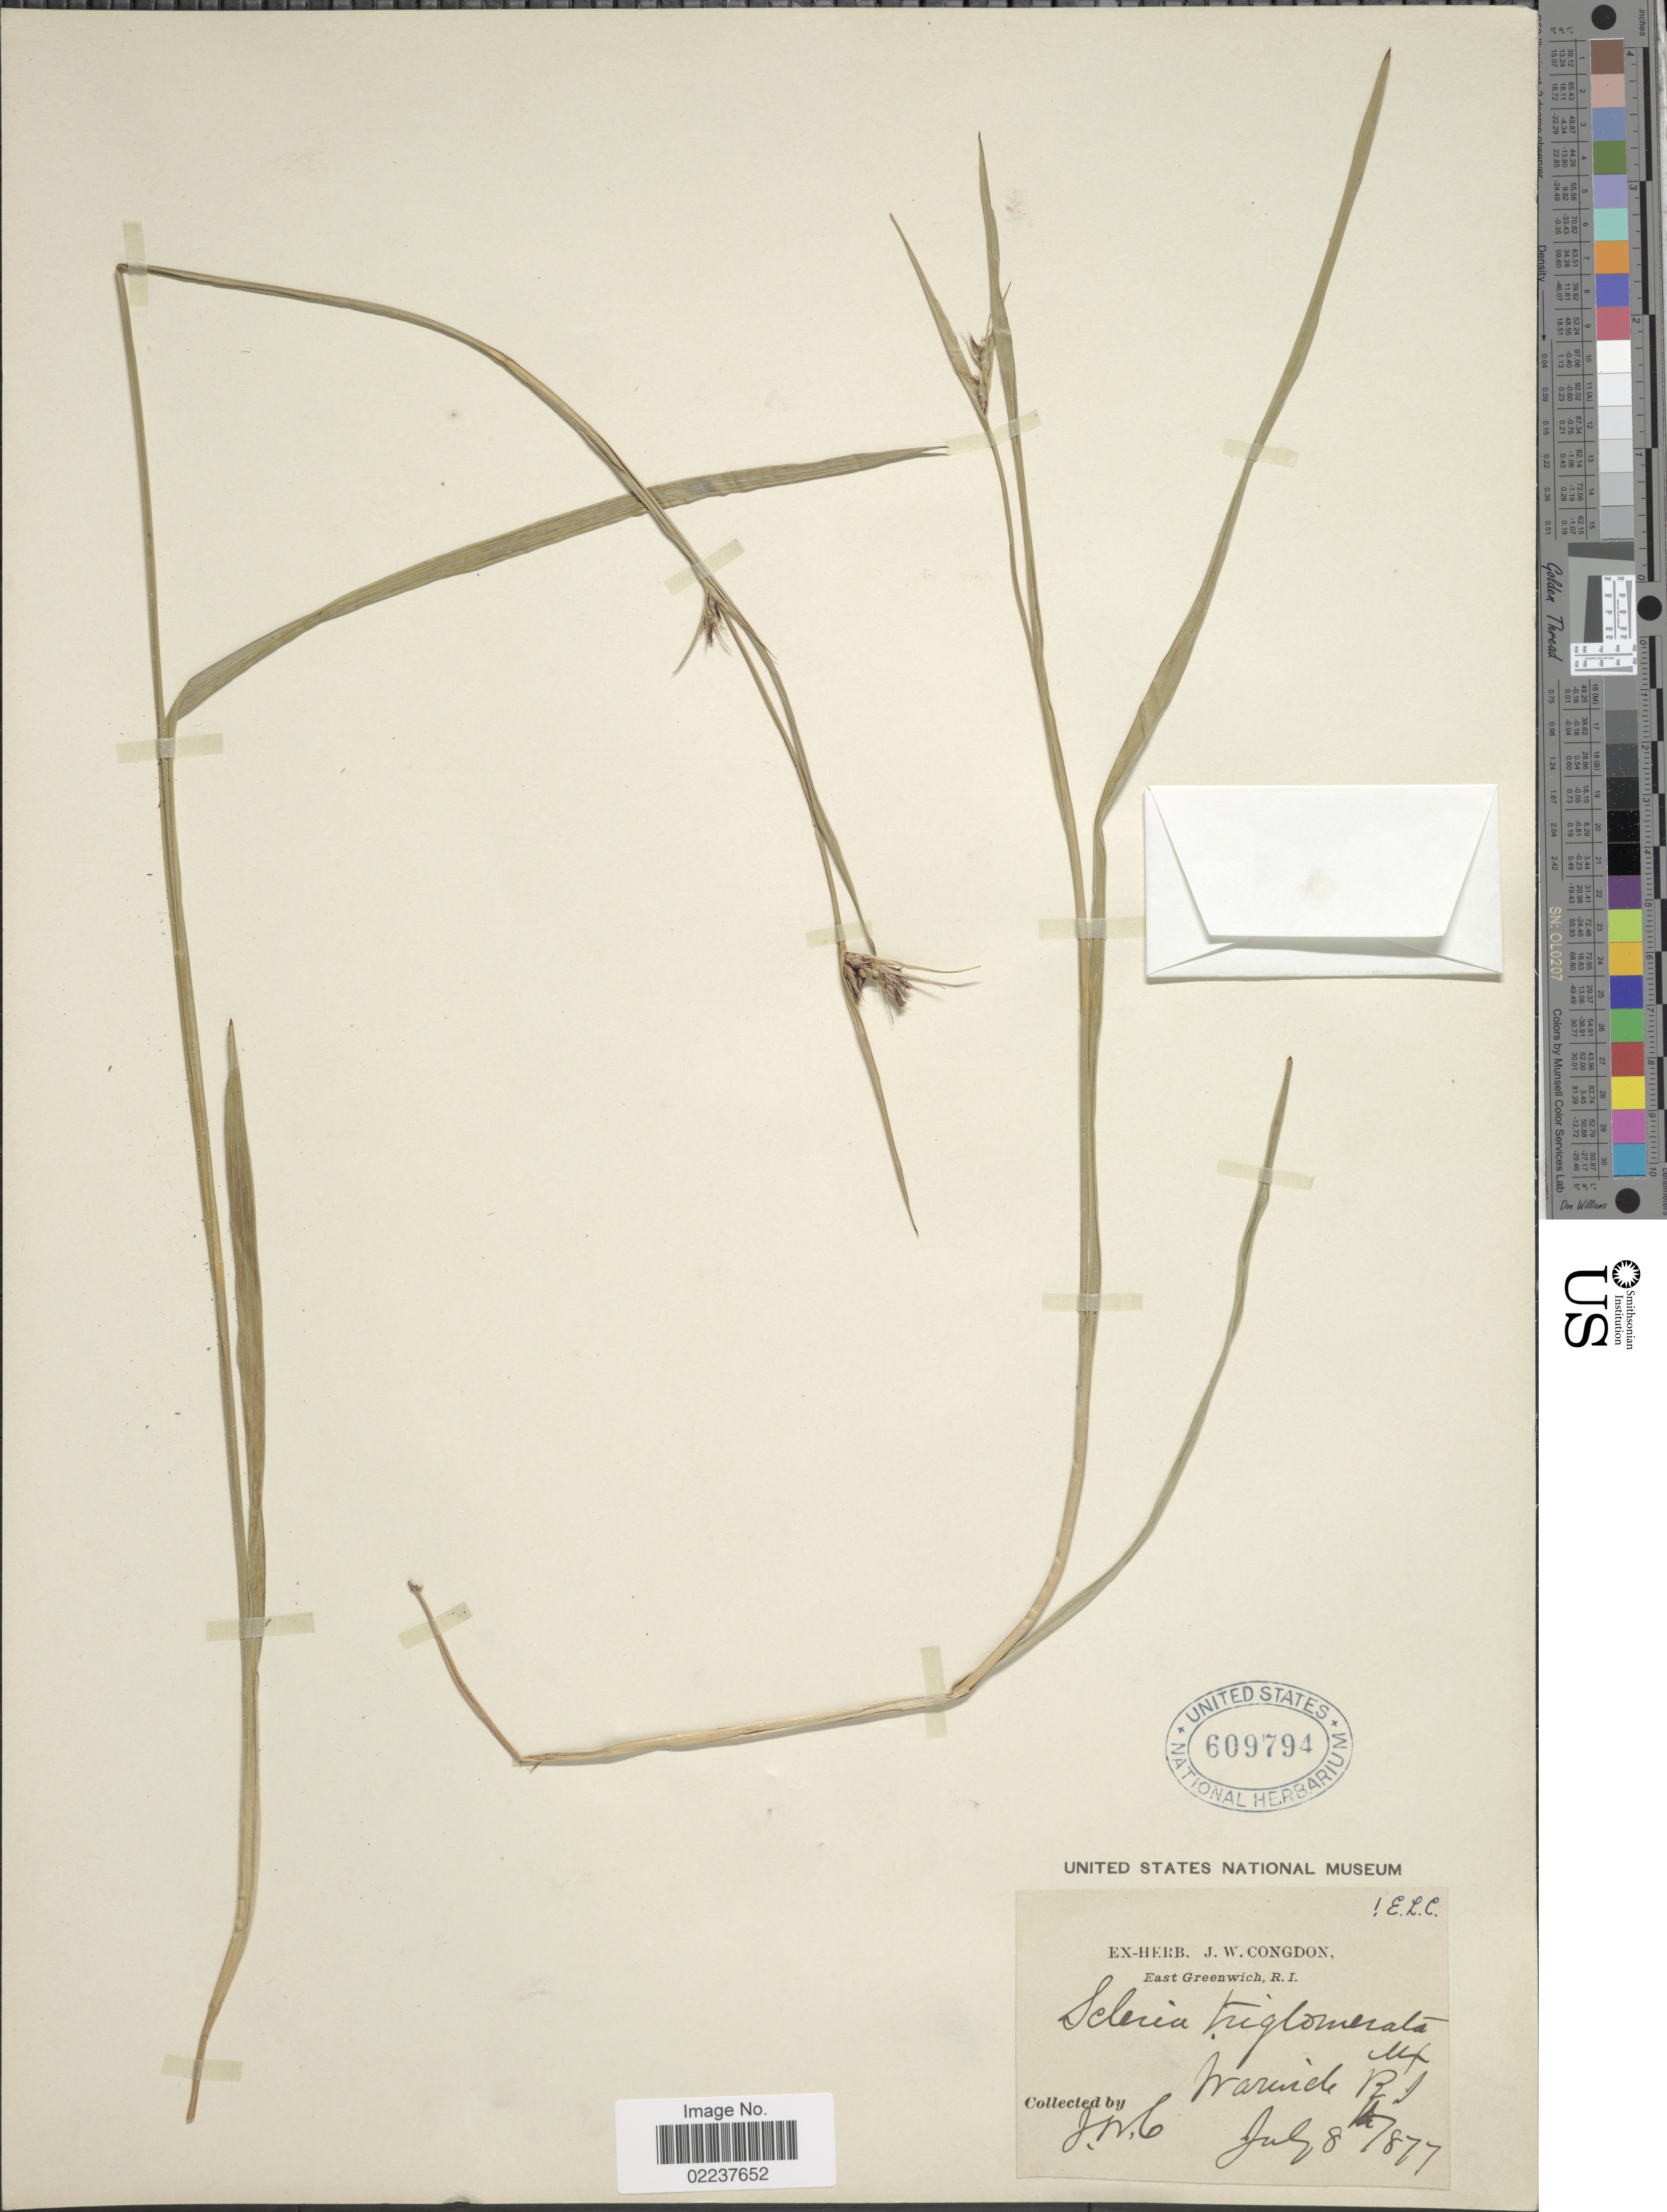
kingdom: Plantae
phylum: Tracheophyta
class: Liliopsida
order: Poales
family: Cyperaceae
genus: Scleria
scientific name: Scleria triglomerata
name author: Michx.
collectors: J. W. Congdon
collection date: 1877-07-08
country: United States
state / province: Rhode Island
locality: Warwick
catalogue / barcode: US 609794